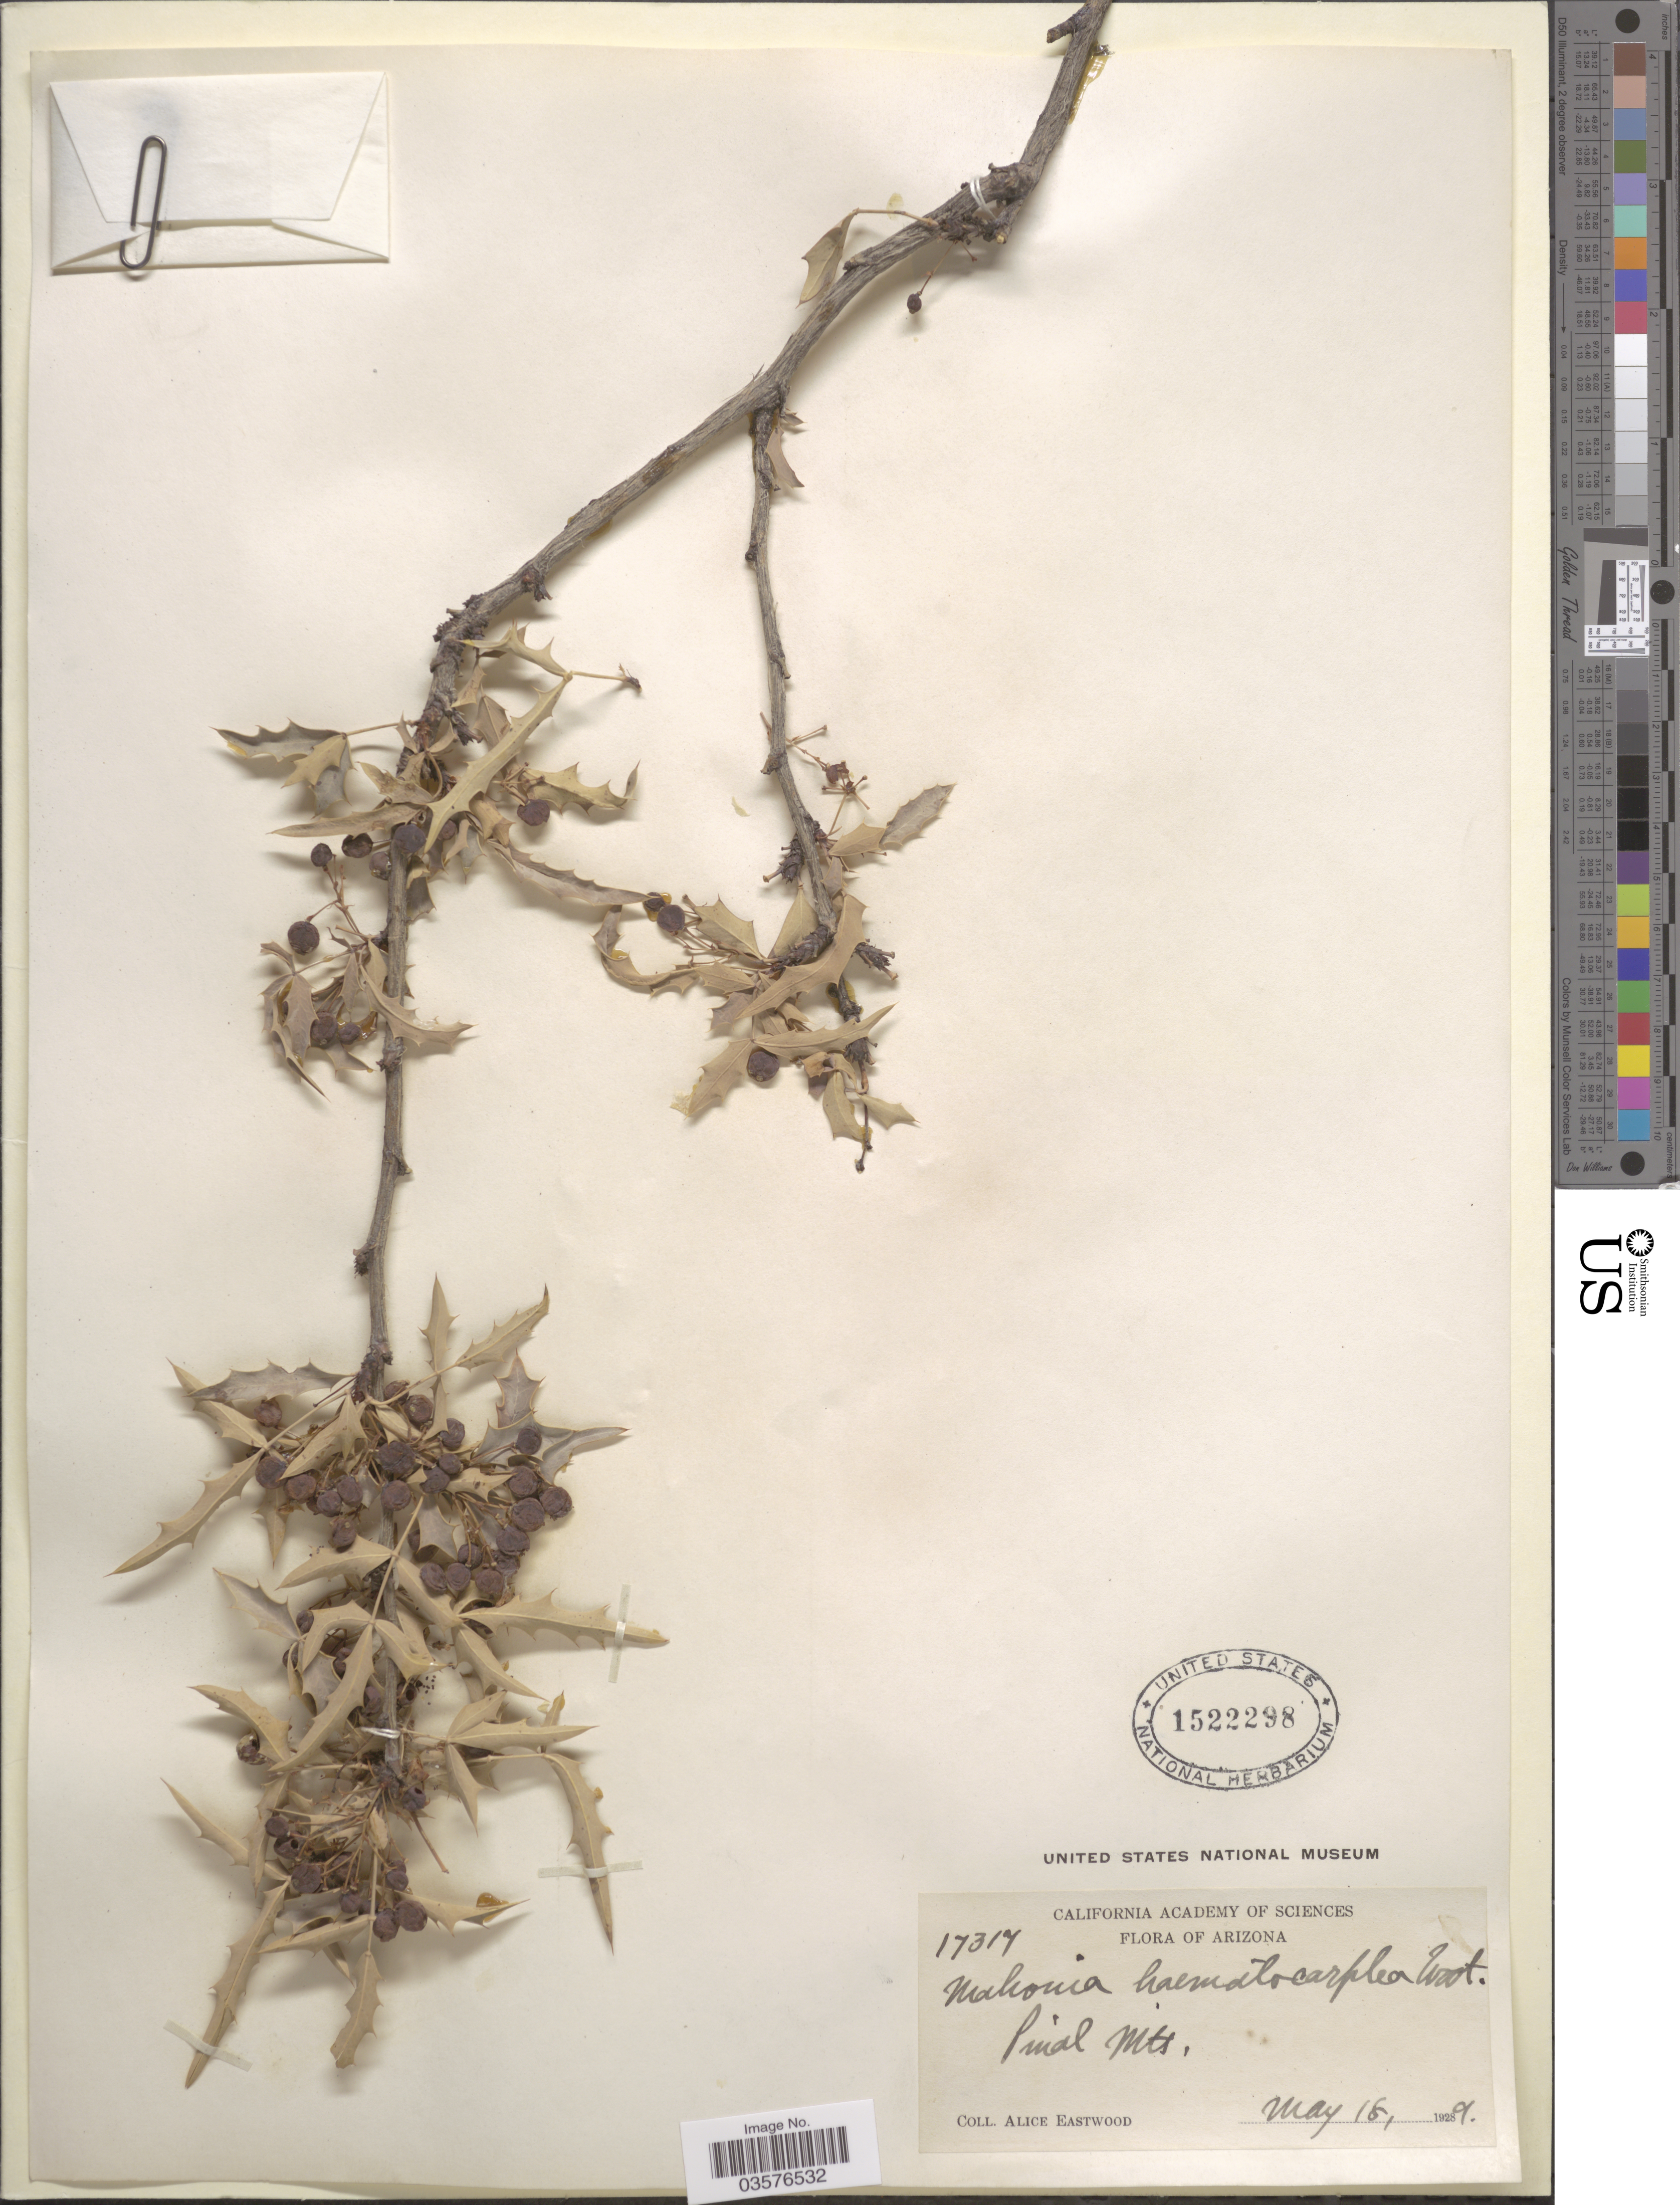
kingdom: Plantae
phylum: Tracheophyta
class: Magnoliopsida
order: Ranunculales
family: Berberidaceae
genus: Mahonia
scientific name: Mahonia haematocarpa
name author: (Wooton) Fedde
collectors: A. Eastwood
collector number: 17317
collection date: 1928-05-18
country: United States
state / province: Arizona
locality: Pinal Mts.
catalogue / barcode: US 1522298